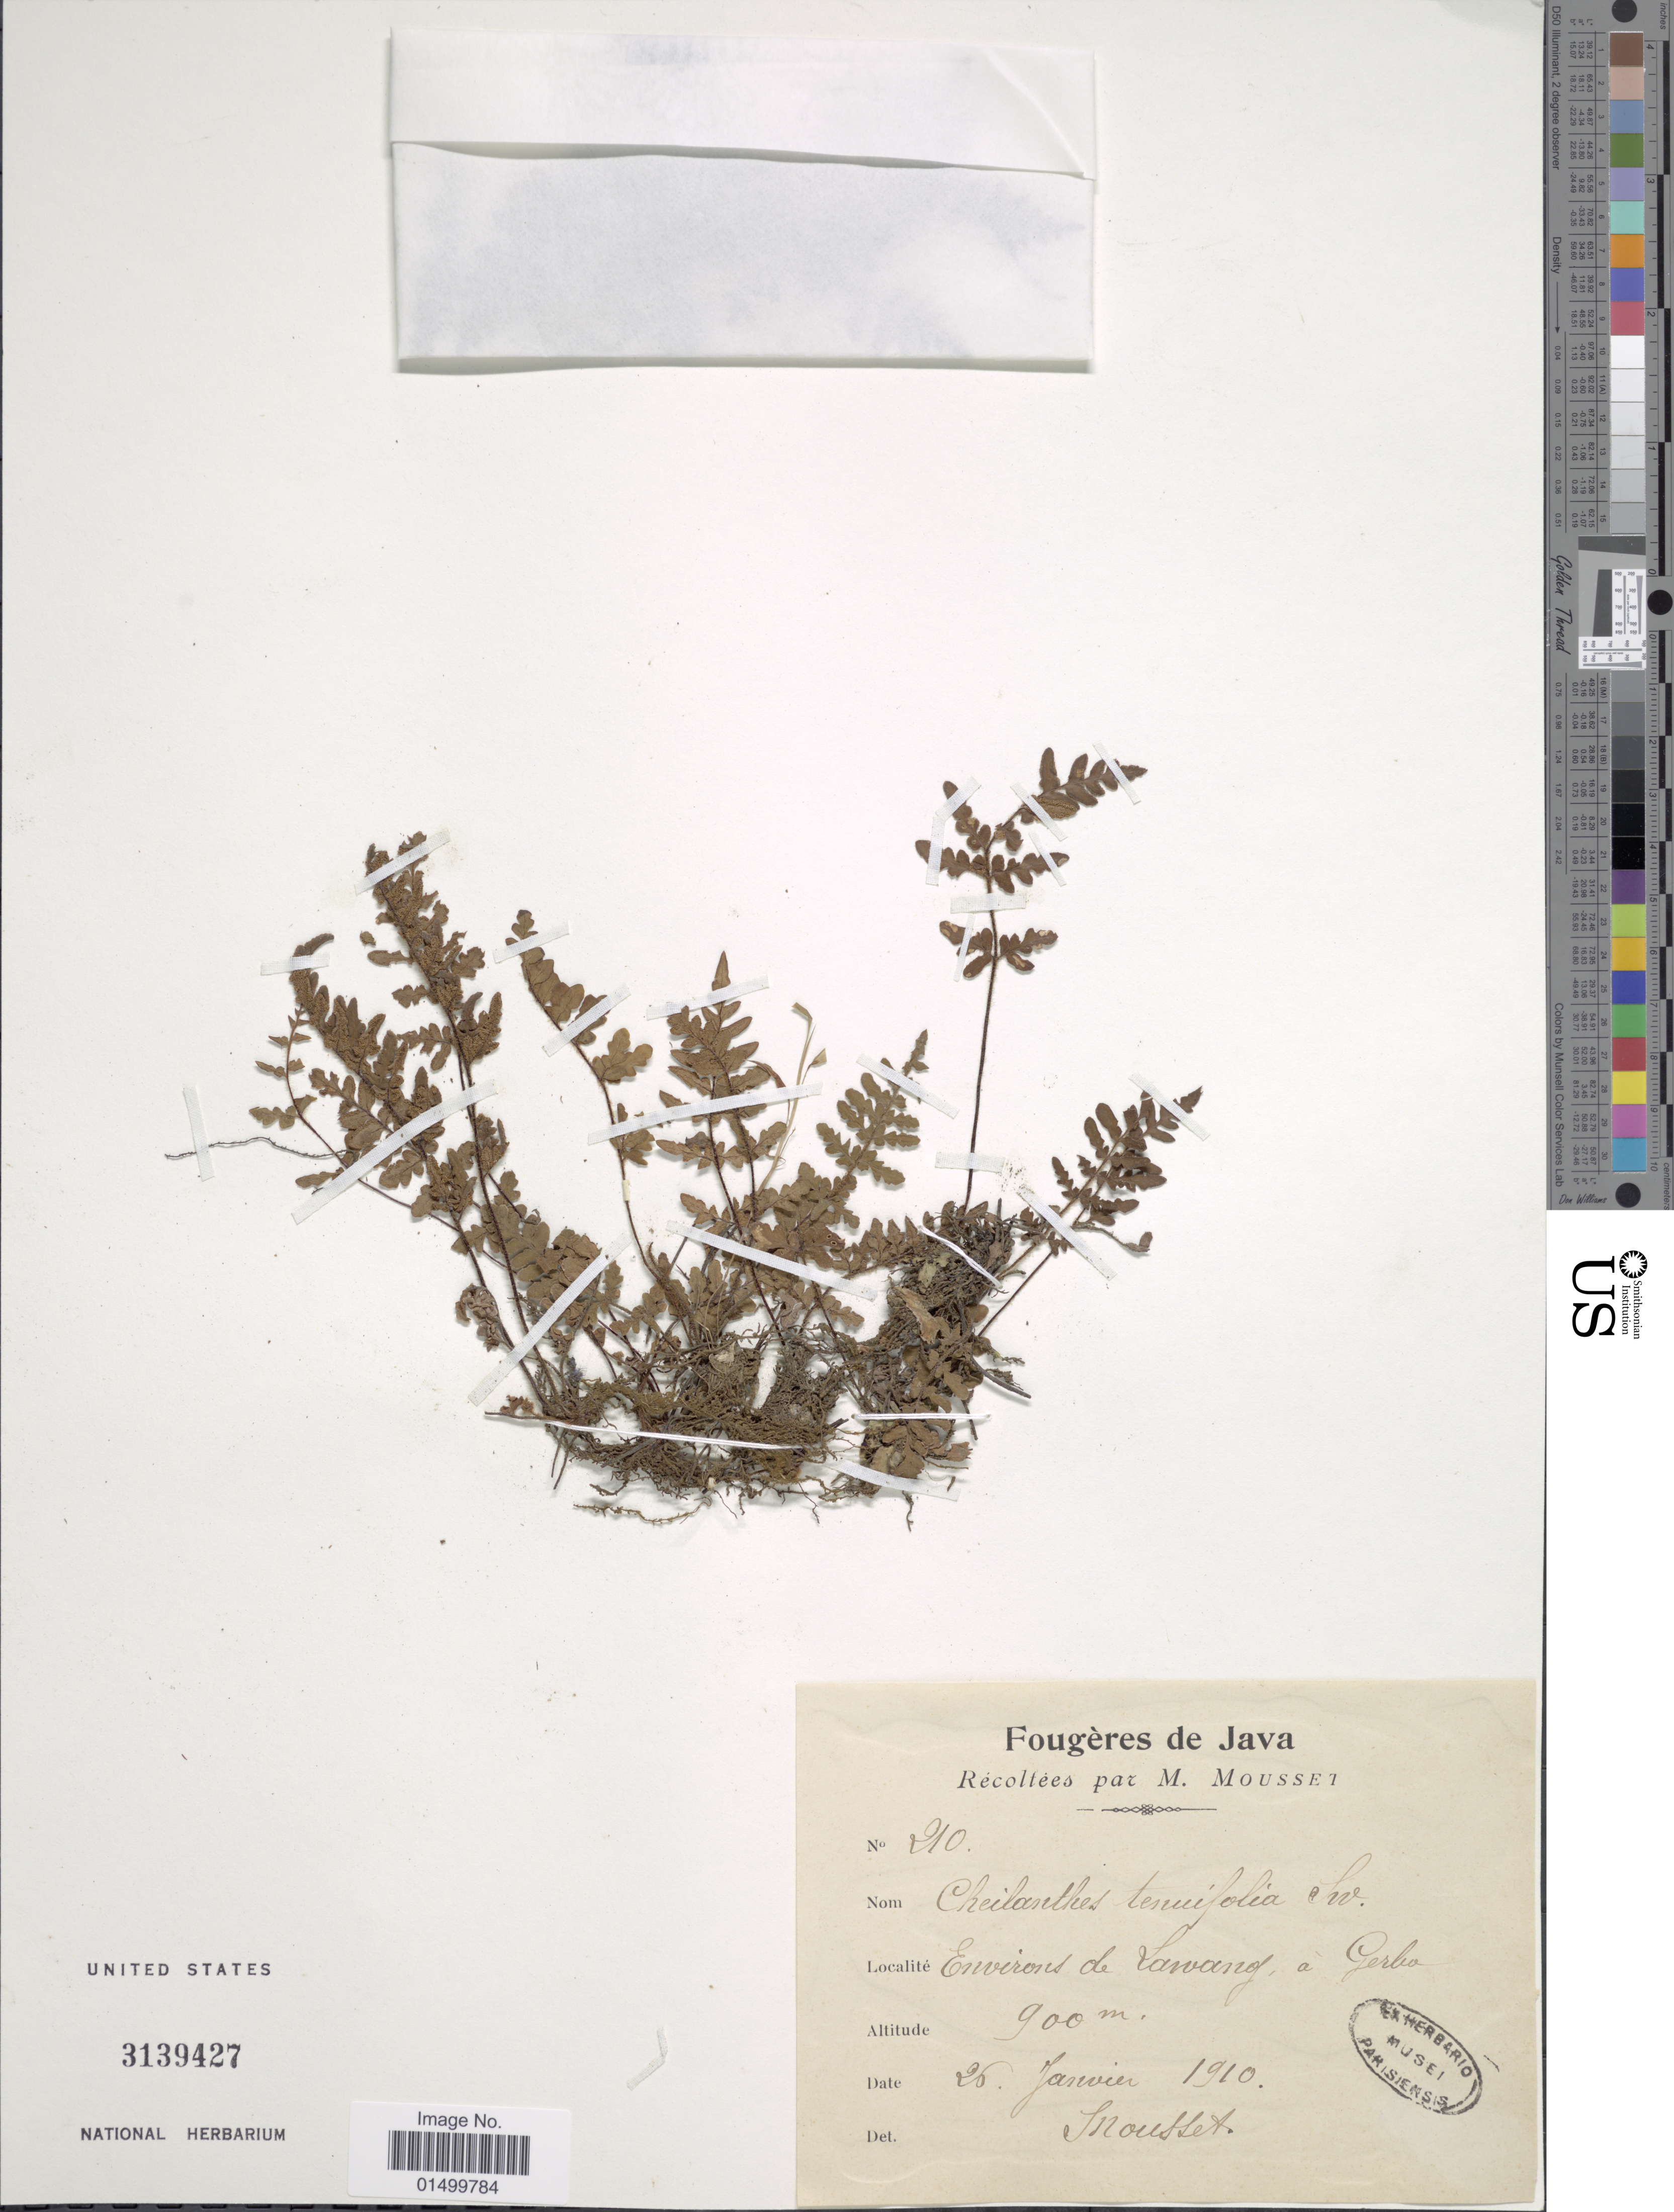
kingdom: Plantae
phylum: Tracheophyta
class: Polypodiopsida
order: Polypodiales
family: Pteridaceae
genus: Cheilanthes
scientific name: Cheilanthes pumilio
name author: (R. Br.) F. Muell.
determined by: Sosa, Karla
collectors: Mousset, --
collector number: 210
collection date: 1910-01-26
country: Indonesia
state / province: Java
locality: Environs de Lawang, à Gerbo.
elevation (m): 900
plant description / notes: Corrected "Environs de Lawang, a Gerba" to "Environs de Lawang, à Gerbo."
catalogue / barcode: US 3139427